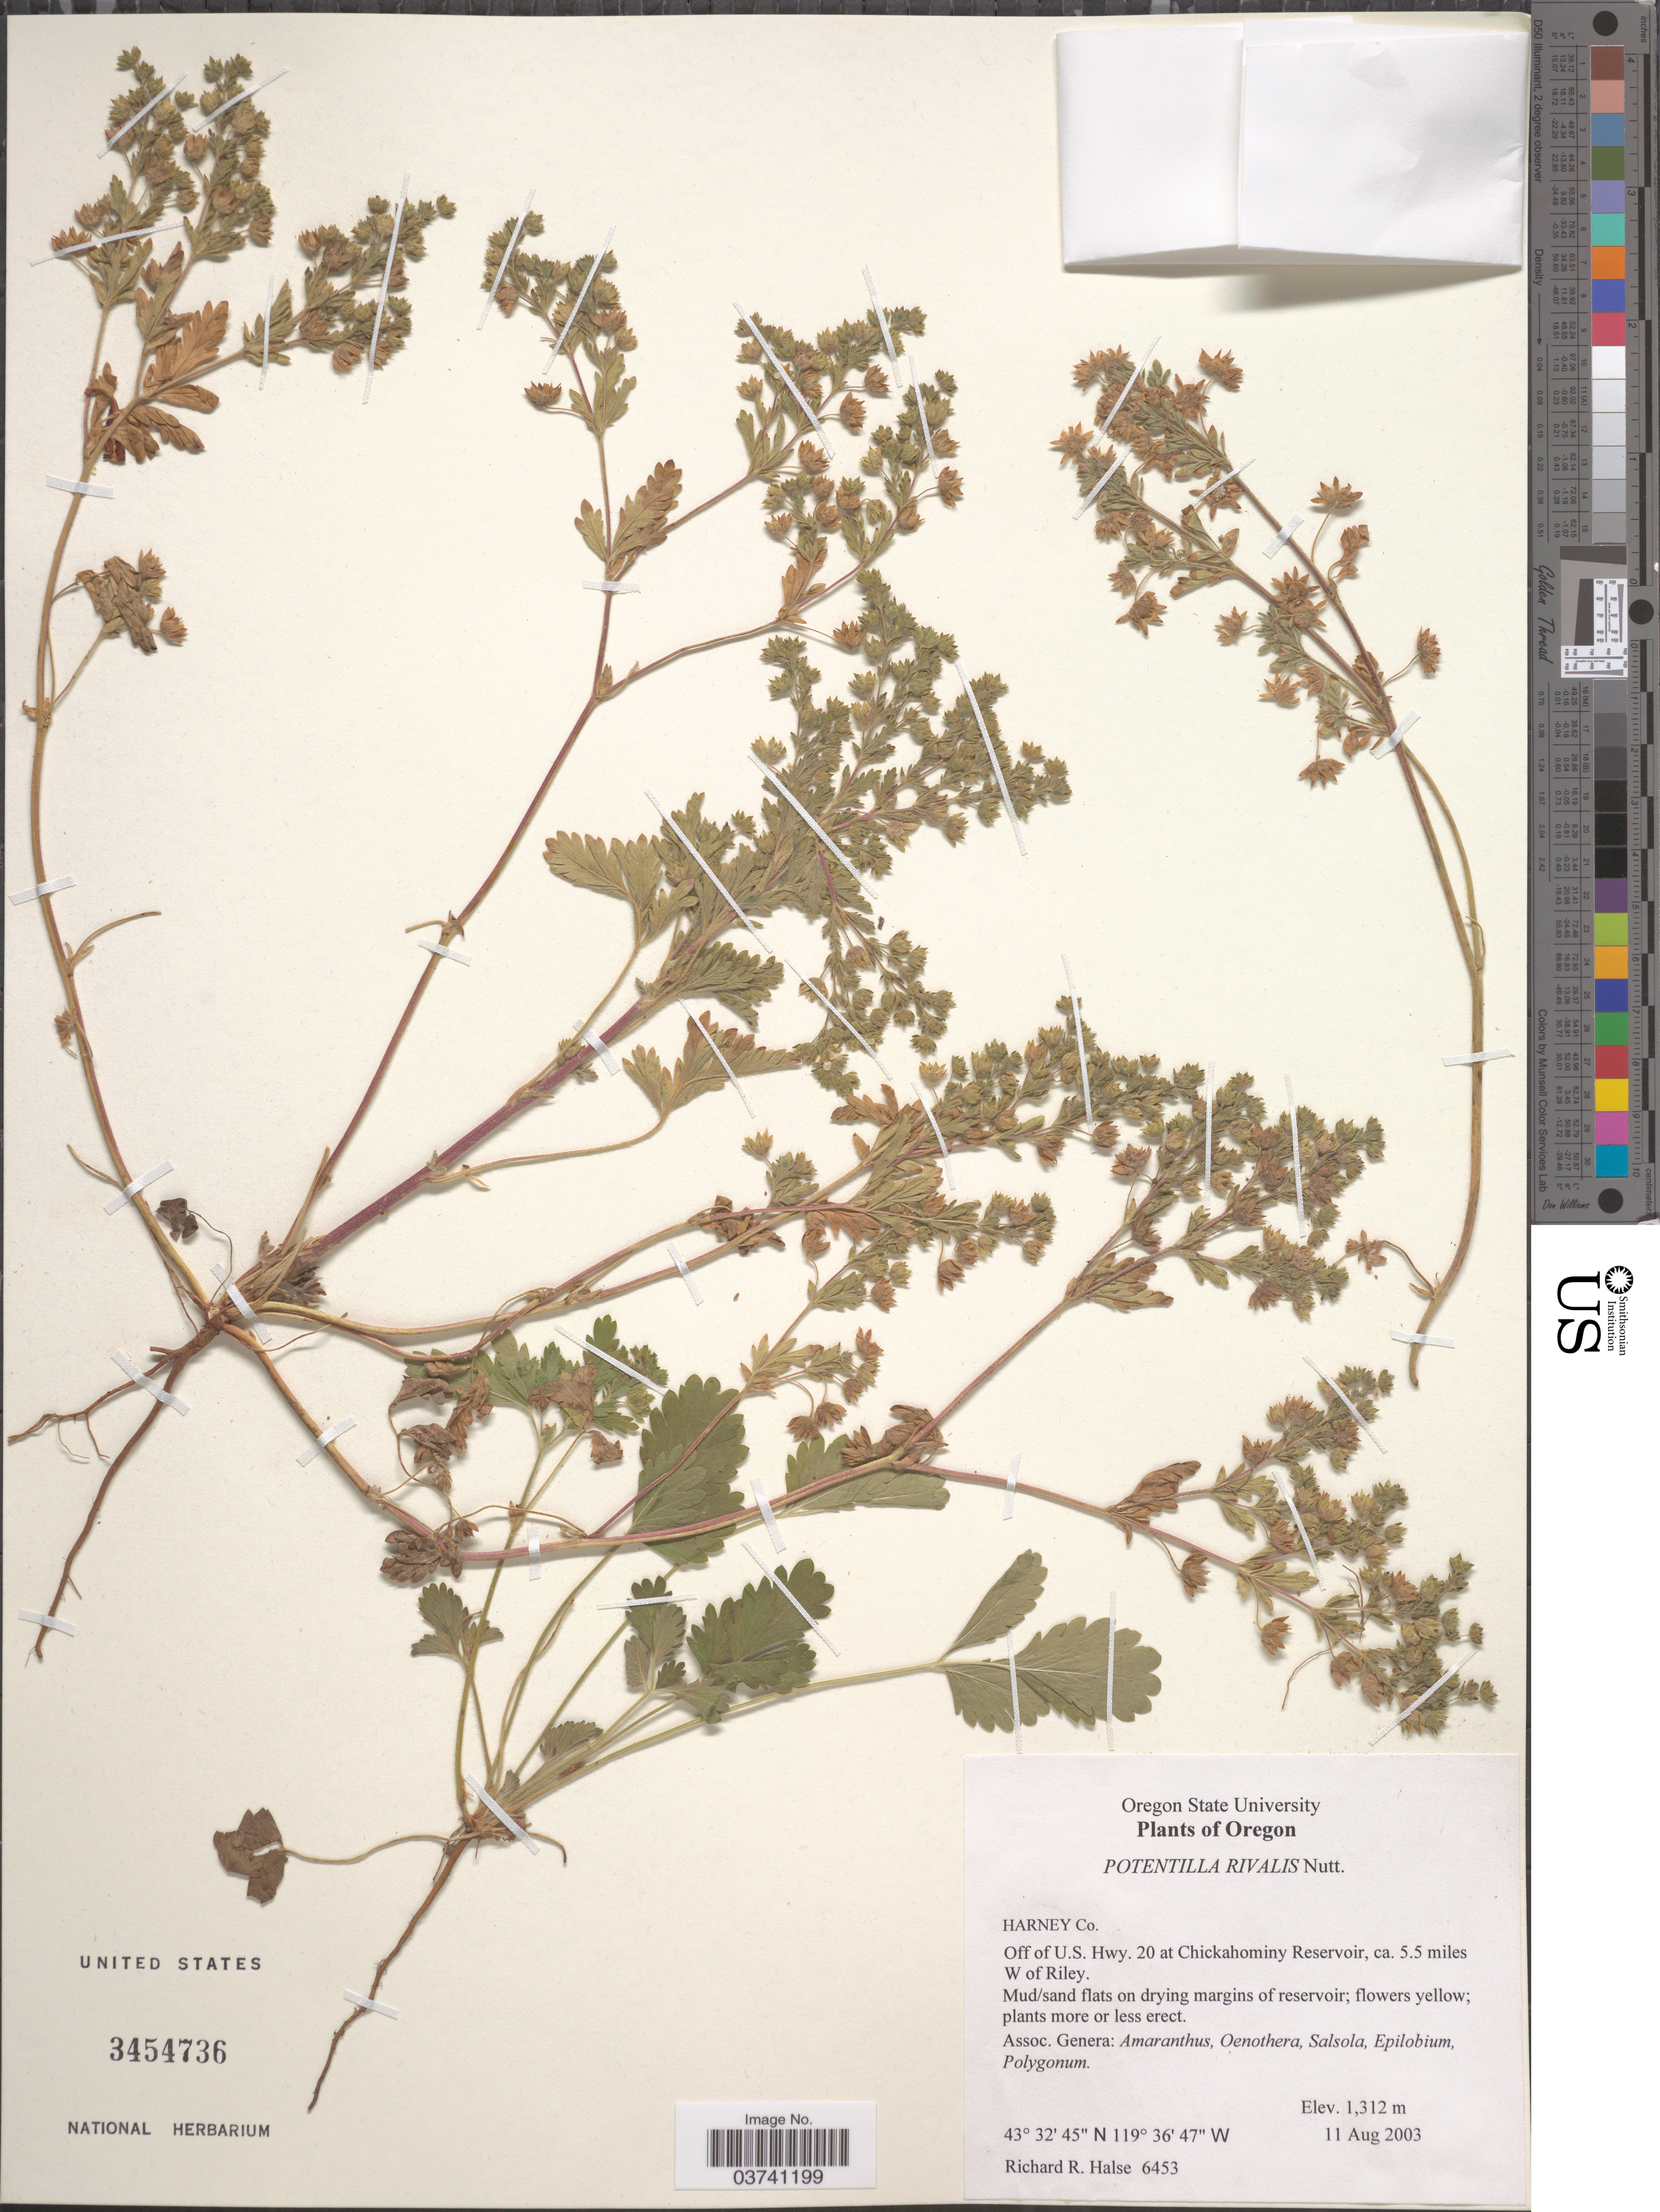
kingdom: Plantae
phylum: Tracheophyta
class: Magnoliopsida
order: Rosales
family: Rosaceae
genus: Potentilla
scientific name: Potentilla rivalis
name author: Nutt.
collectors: R. Halse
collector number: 6453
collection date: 2003-08-11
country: United States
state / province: Oregon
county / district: Harney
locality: Harney Co. Off of U.S. Hwy. 20 at Chickahominy Reservoir, ca. 5.5 miles W of Riley.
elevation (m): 1312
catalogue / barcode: US 3454736